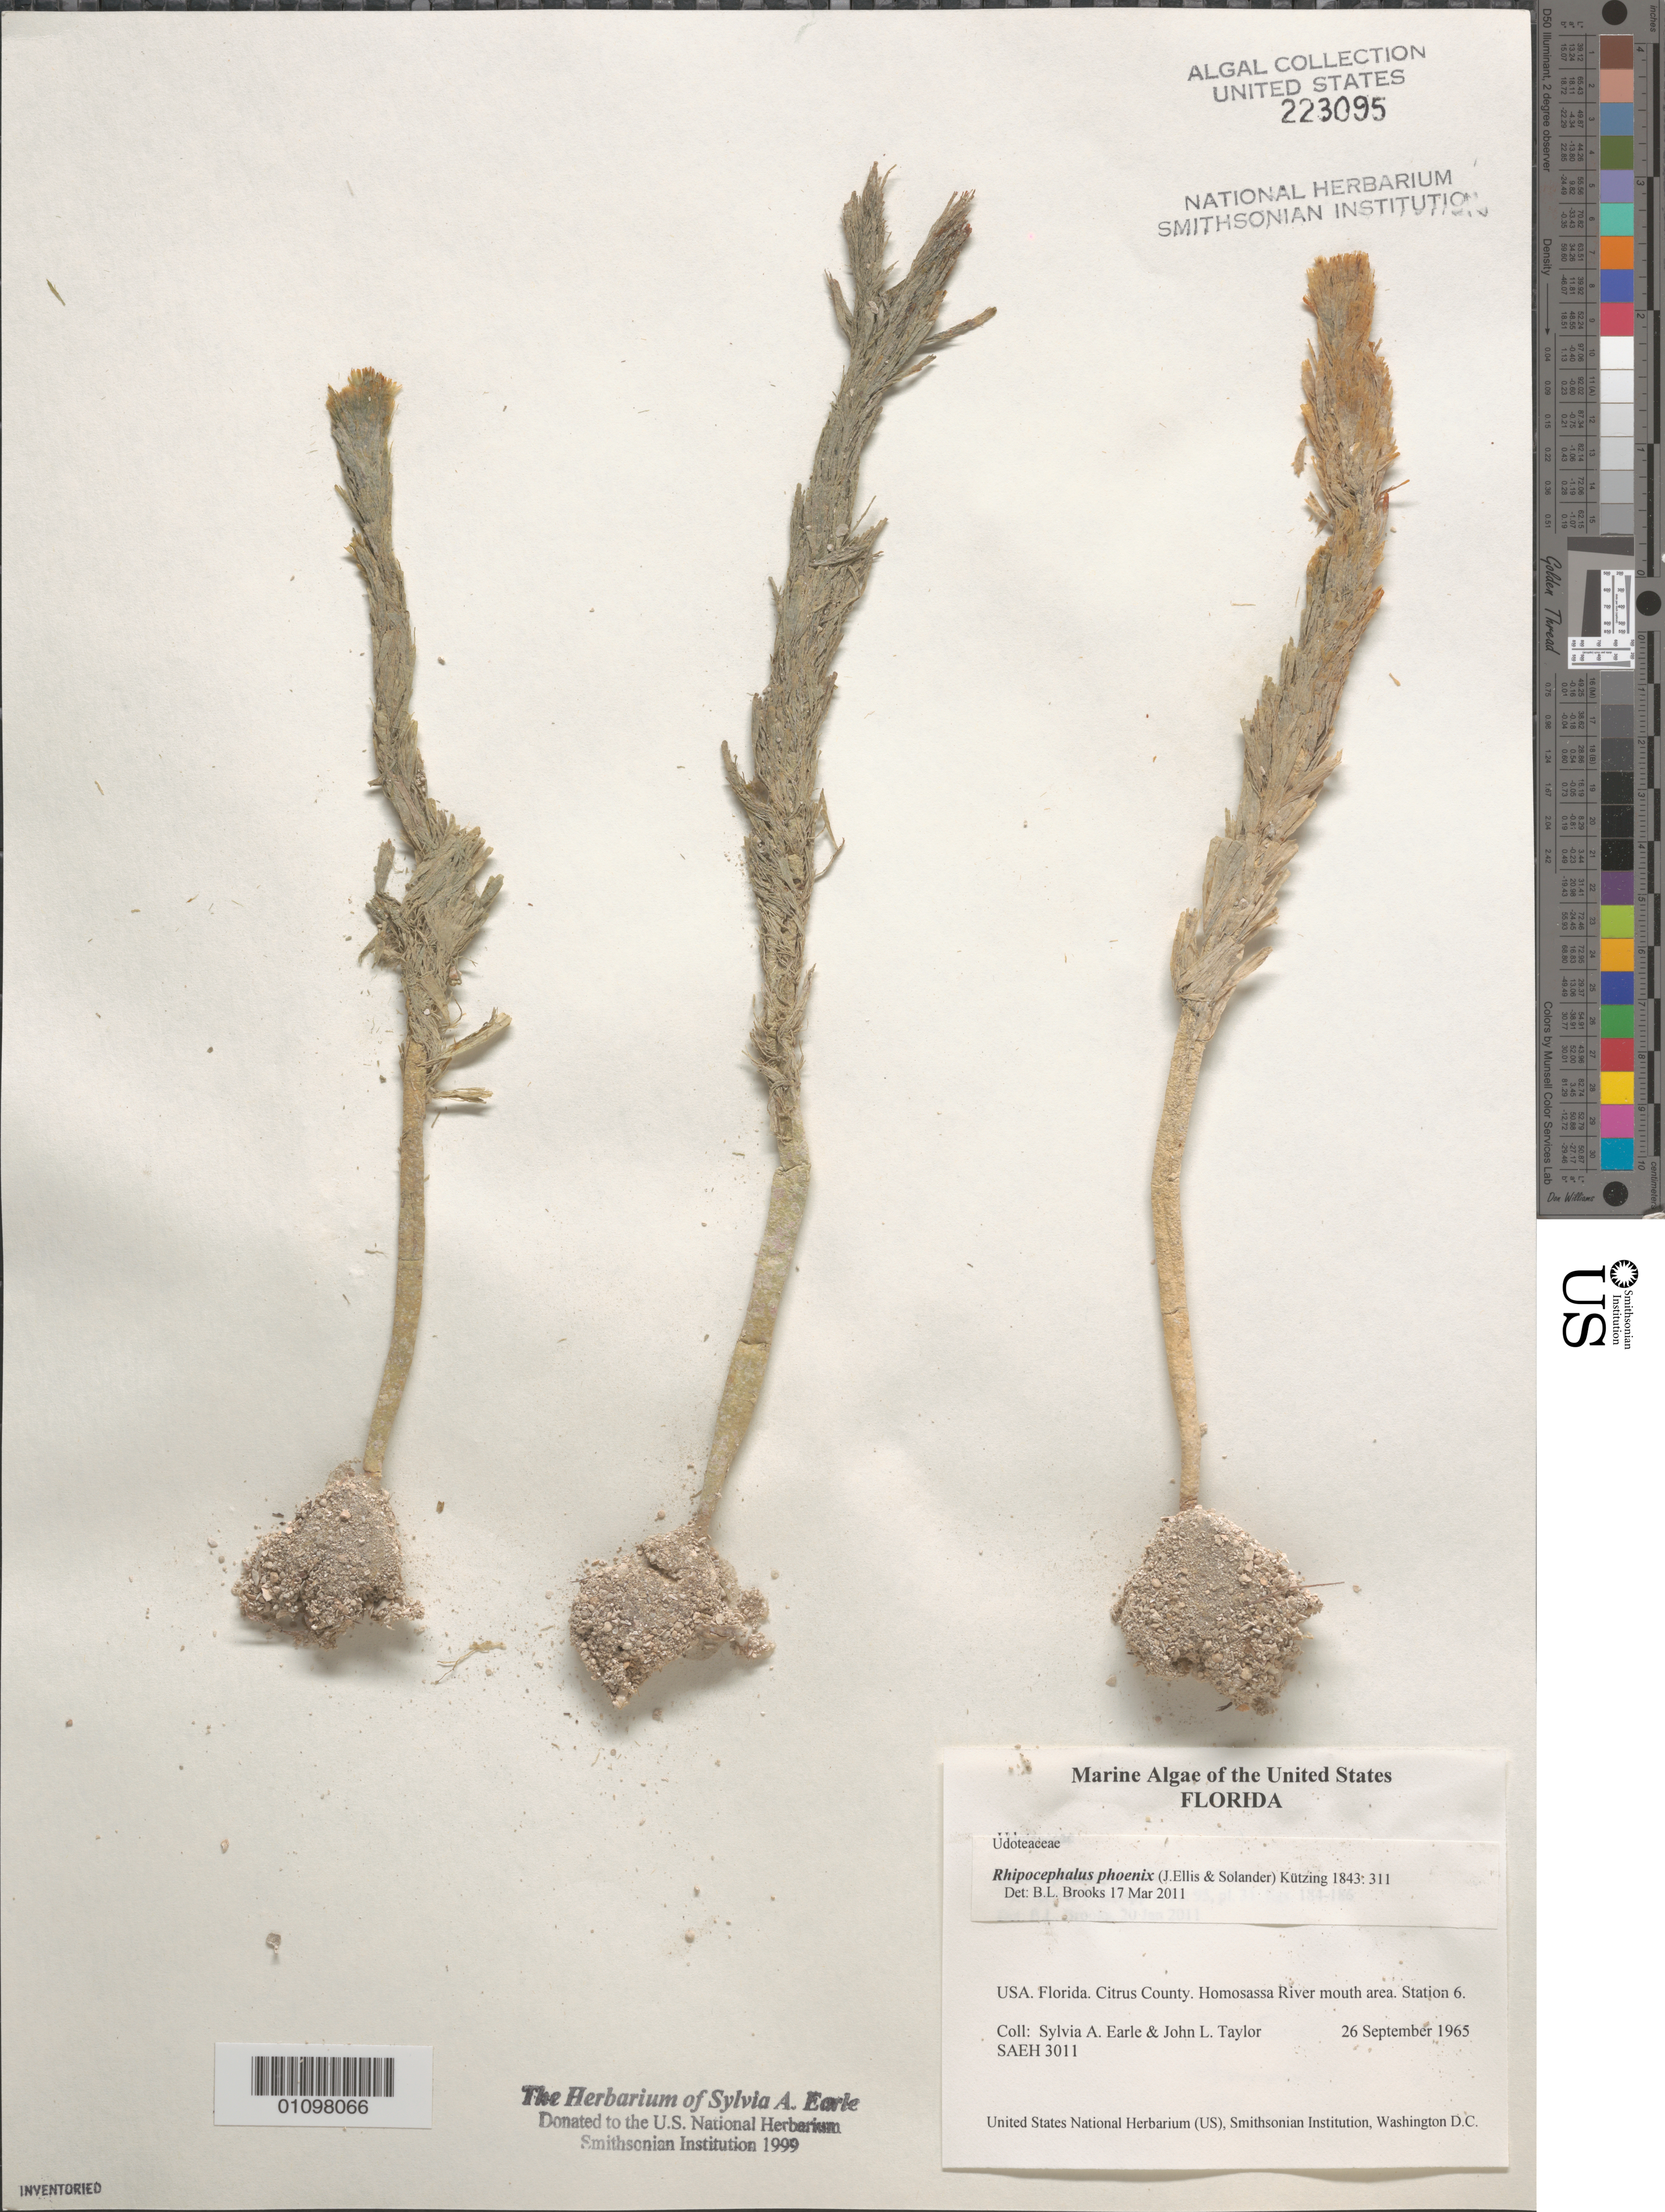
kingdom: Plantae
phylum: Chlorophyta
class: Ulvophyceae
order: Bryopsidales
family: Udoteaceae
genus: Rhipocephalus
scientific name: Rhipocephalus phoenix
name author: (J. Ellis & Sol.) Kütz.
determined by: Brooks, B. L., (BOT), Smithsonian Institution - National Museum of Natural History (UNITED STATES)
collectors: S. A. Earle & J. L. Taylor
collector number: SAEH 3011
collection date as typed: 26 Sep 1965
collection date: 1965-09-26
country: United States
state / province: Florida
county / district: Citrus County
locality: Station 6, Homosassa River mouth area, Gulf of Mexico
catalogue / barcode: US 223095